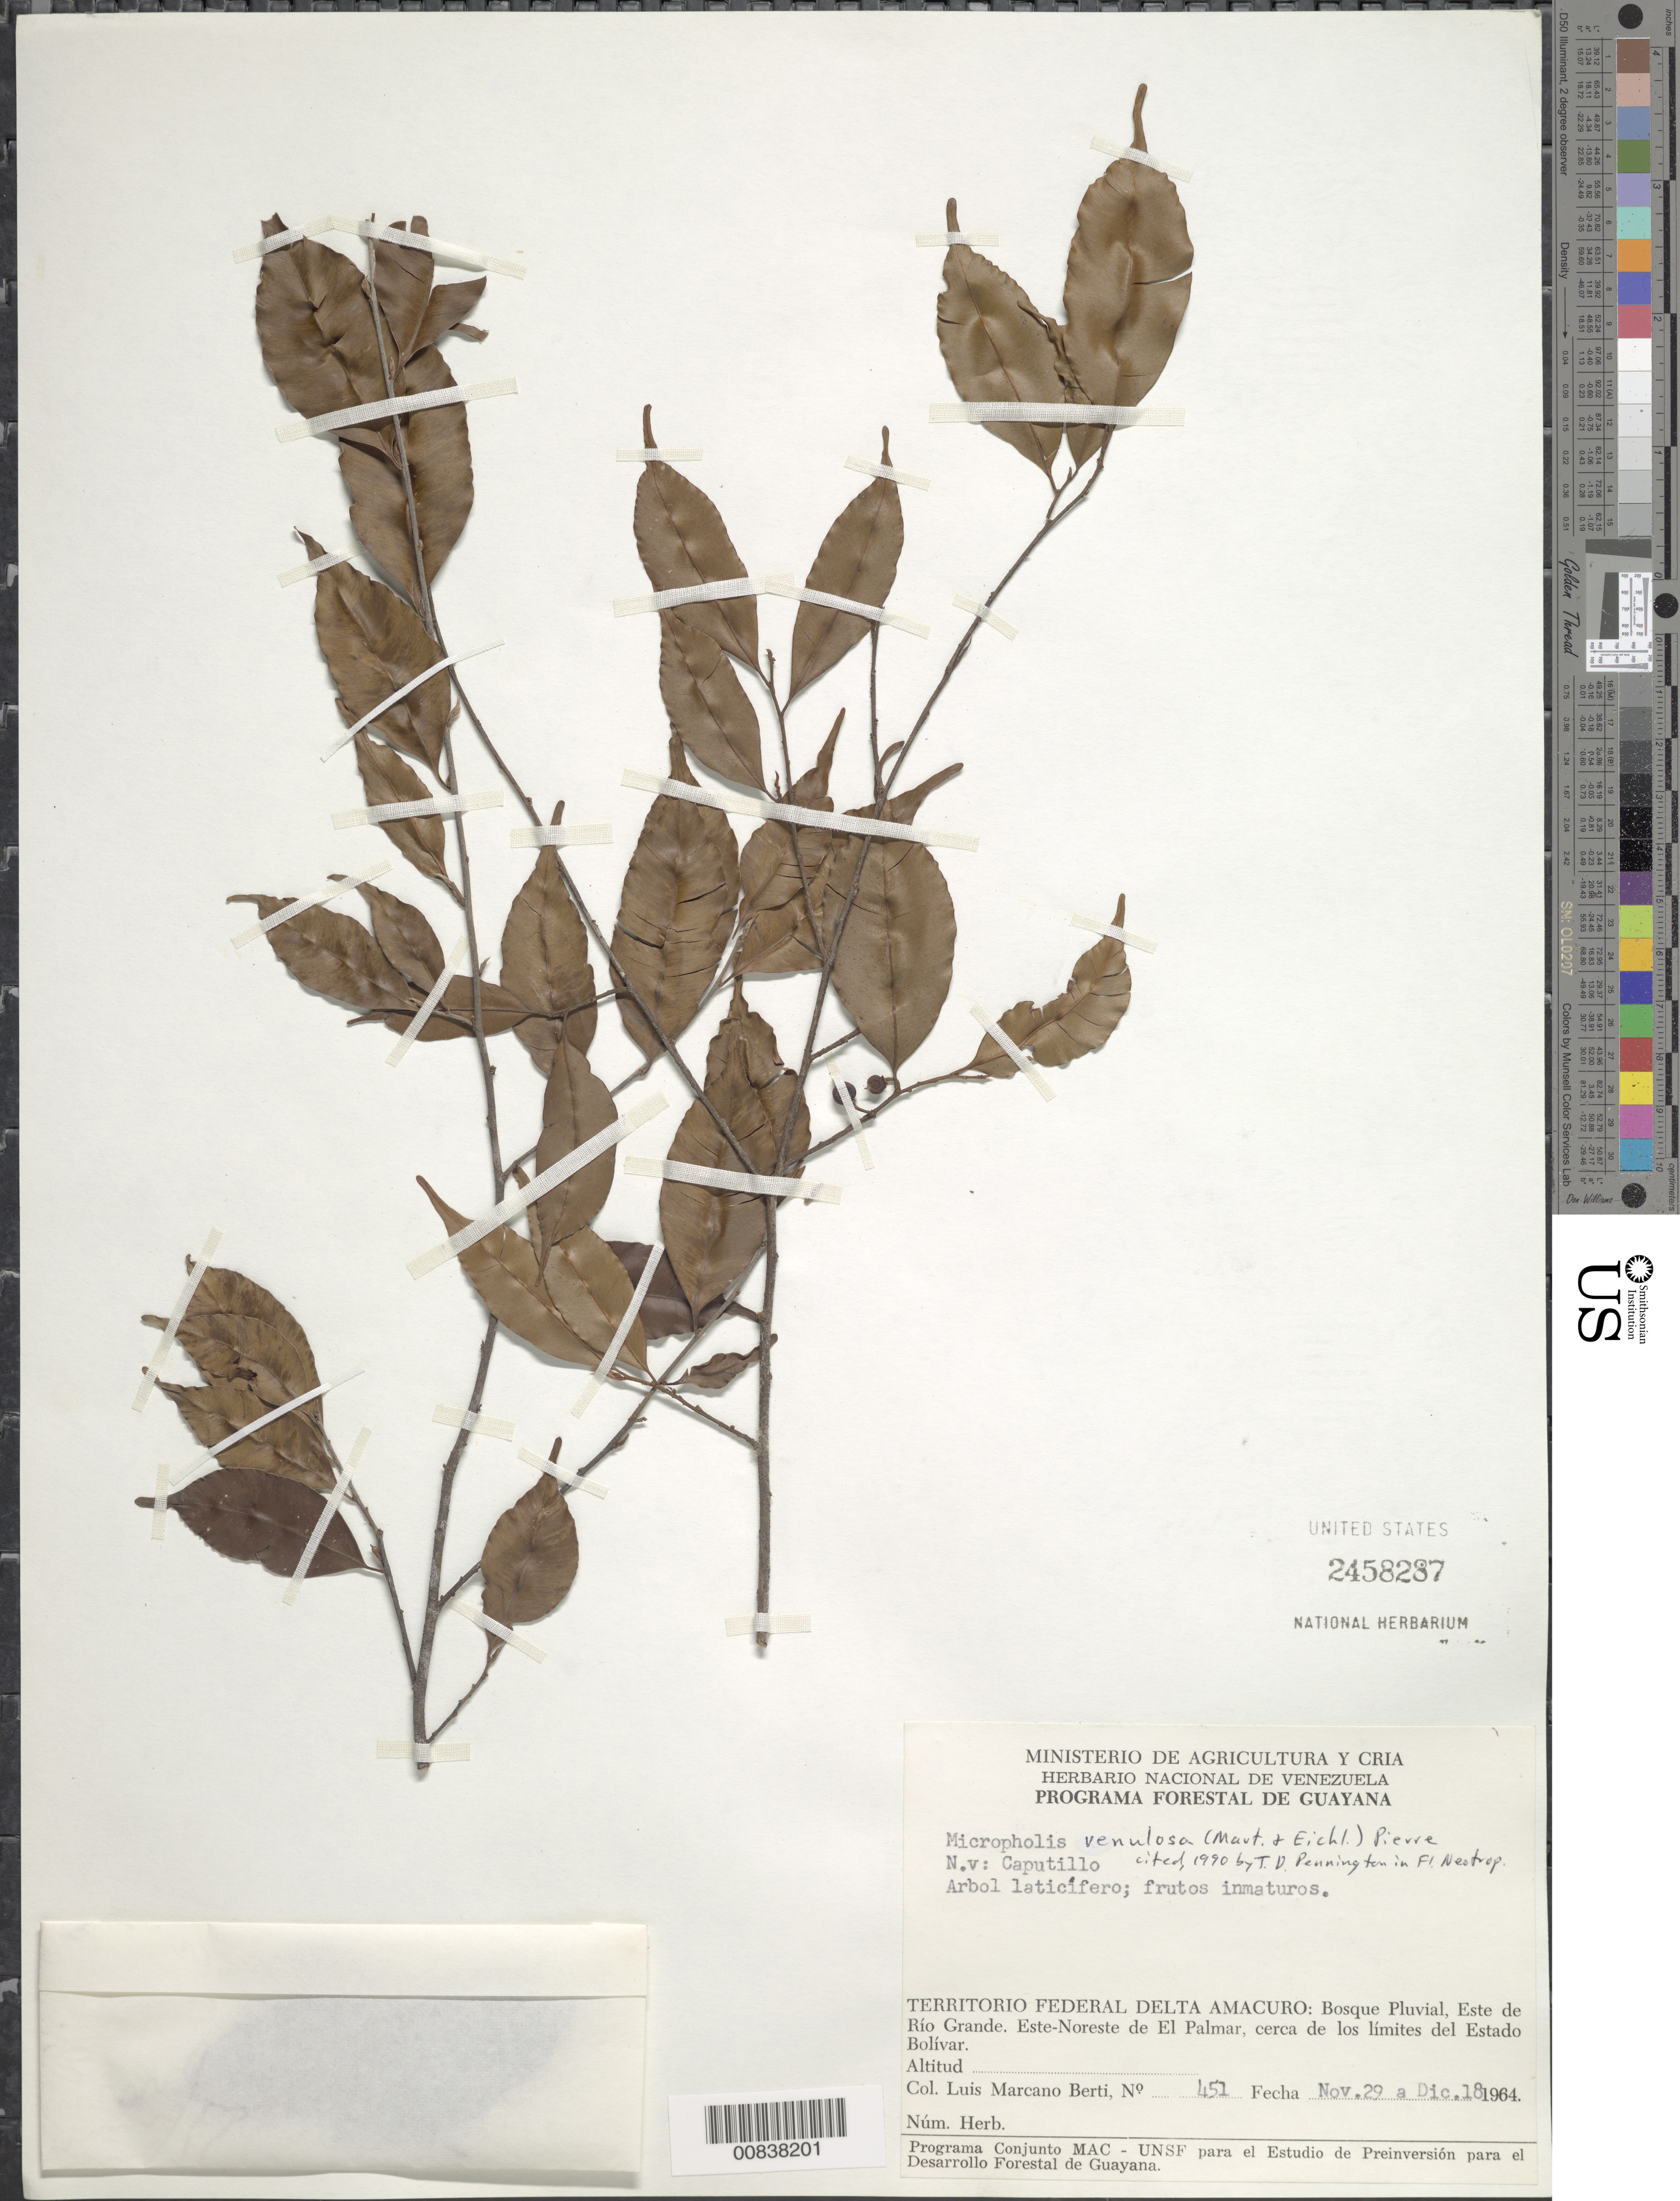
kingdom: Plantae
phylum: Tracheophyta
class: Magnoliopsida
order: Ericales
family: Sapotaceae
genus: Micropholis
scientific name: Micropholis venulosa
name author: (Mart. & Eichler) Pierre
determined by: Pennington, T. D., (K)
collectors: L. Marcano-Berti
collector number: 451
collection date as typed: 29-Nov-64 to 18-Dec-64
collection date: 1964-11-29/1964-12-18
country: Venezuela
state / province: Delta Amacuro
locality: Este de Río Grande, ENE de El Palmar, cerca de los limites del Estado Bolívar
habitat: Bosque pluvial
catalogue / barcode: US 2458287